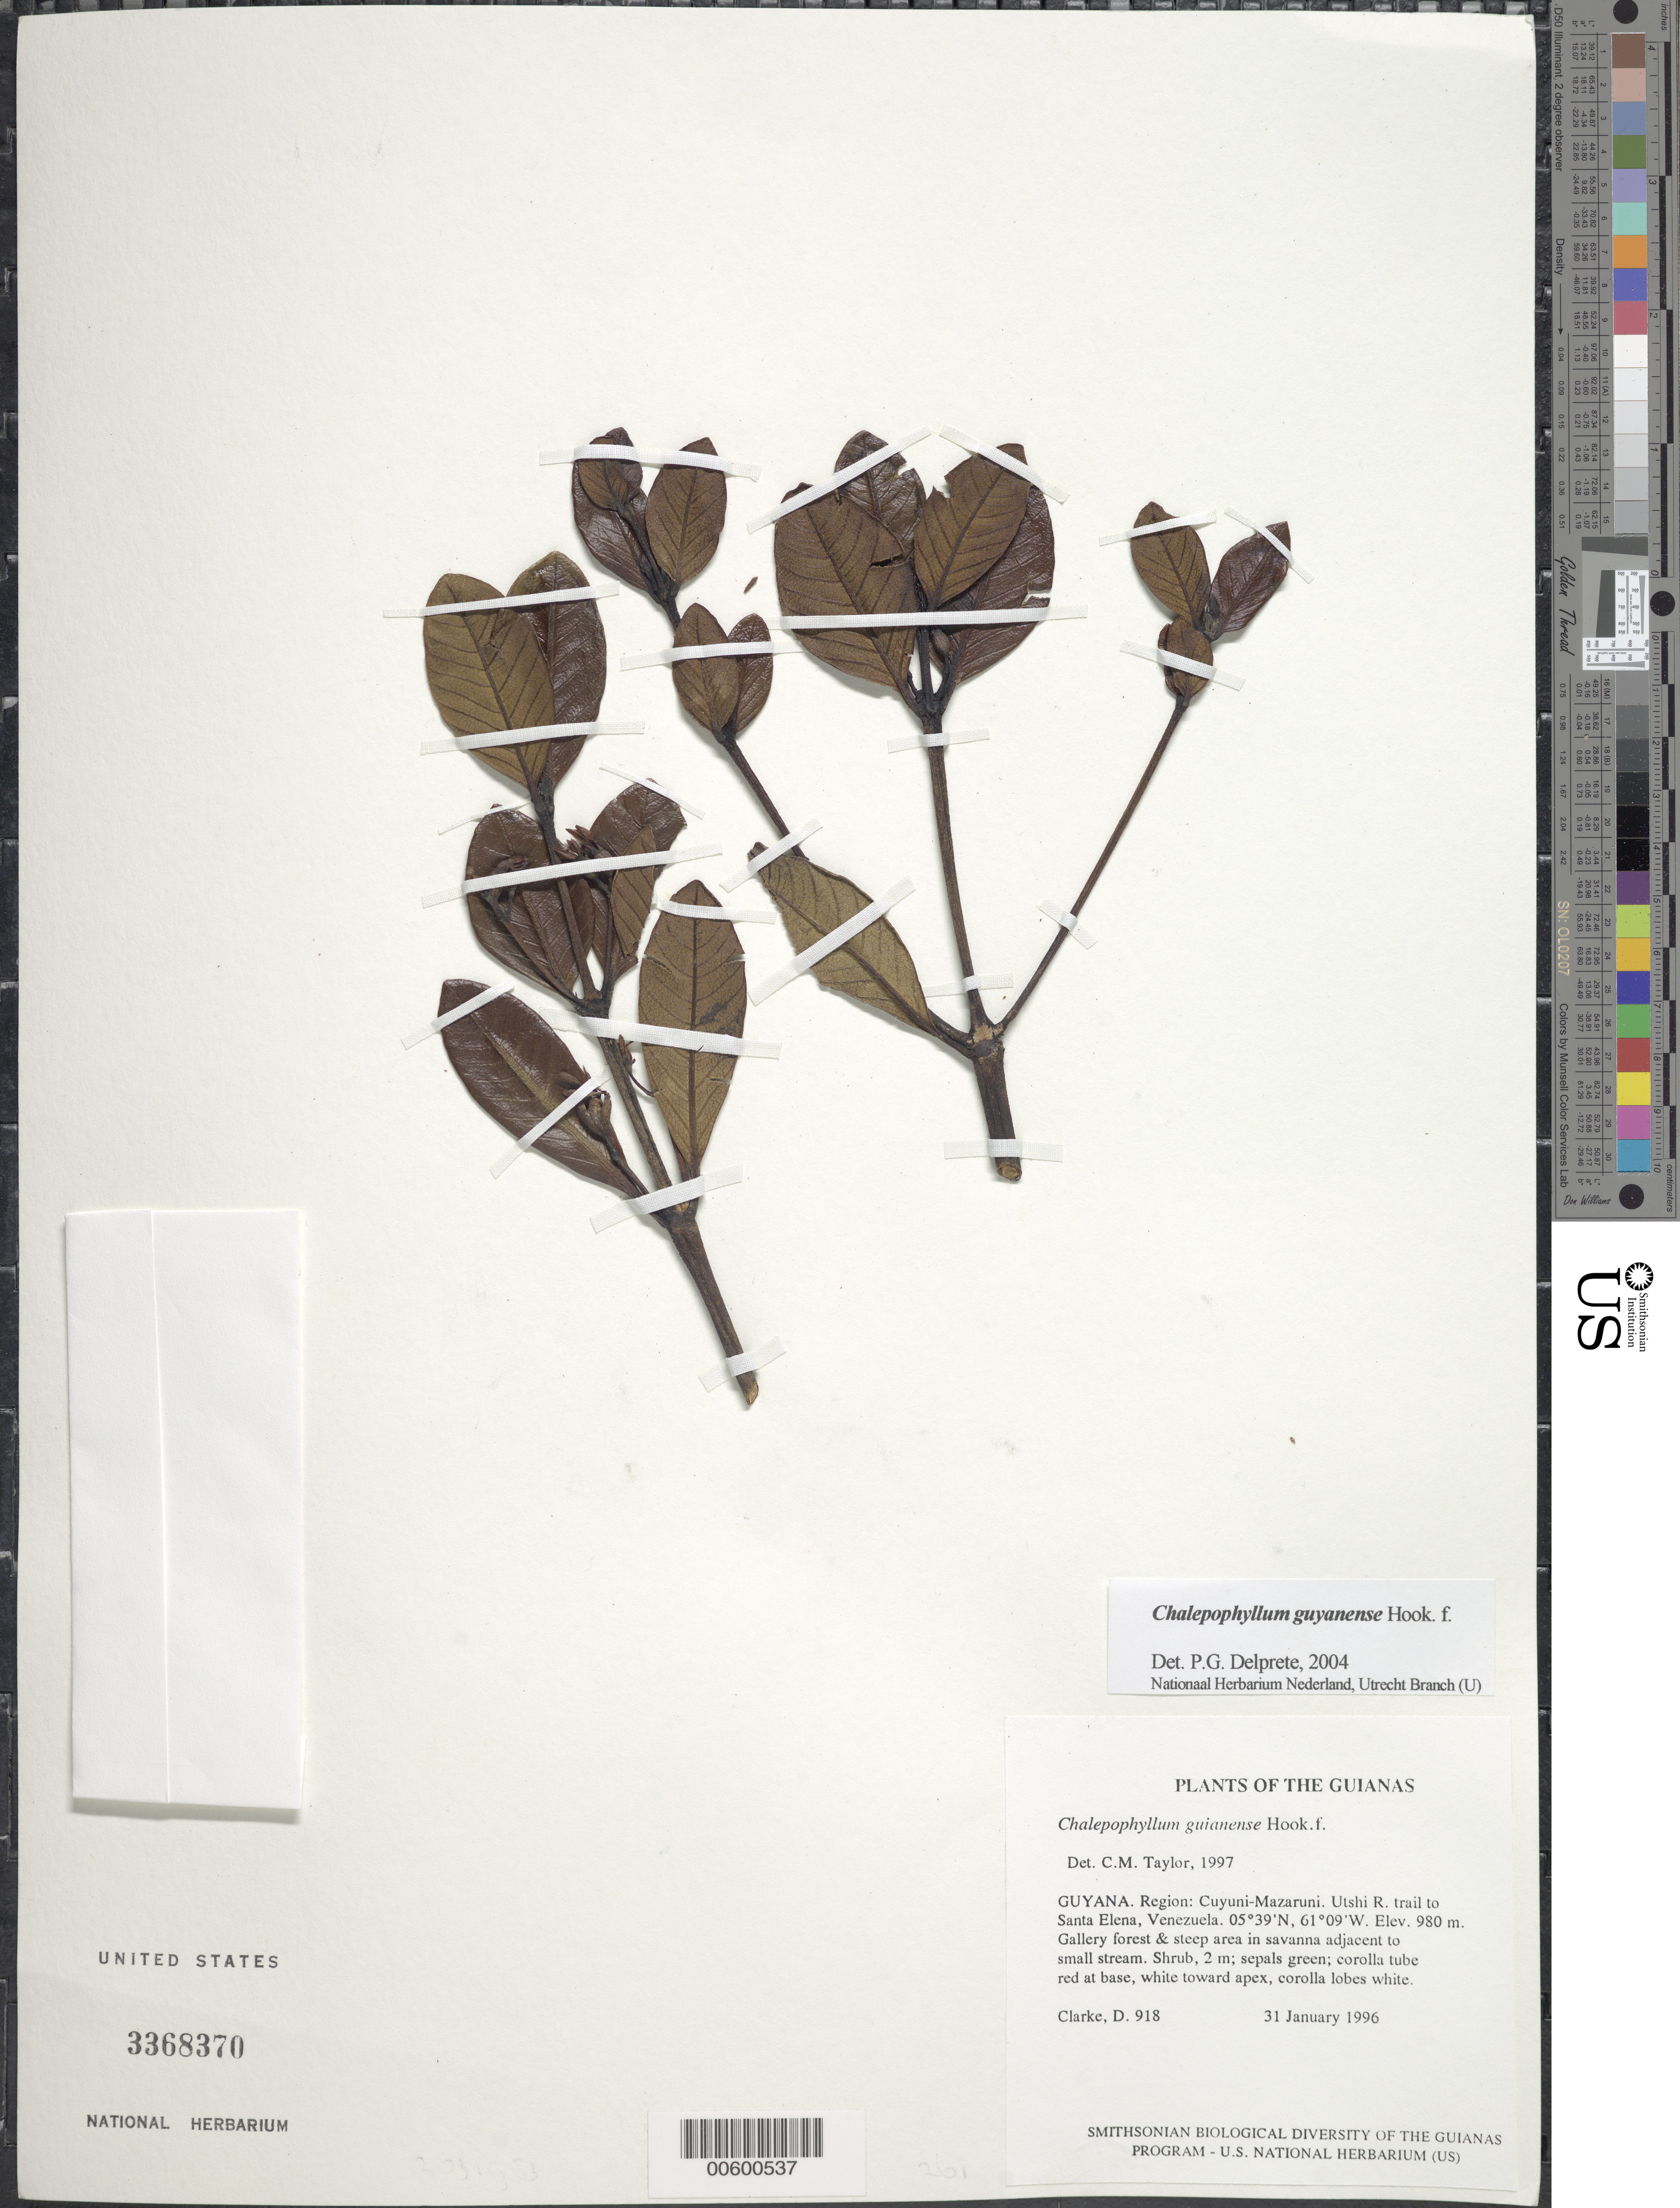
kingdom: Plantae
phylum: Tracheophyta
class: Magnoliopsida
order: Gentianales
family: Rubiaceae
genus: Chalepophyllum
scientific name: Chalepophyllum guianense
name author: Hook. f.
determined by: Taylor, Charlotte M.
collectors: H. D. Clarke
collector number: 918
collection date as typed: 31 January 1996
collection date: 1996-01-31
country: Guyana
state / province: Cuyuni-Mazaruni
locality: Utshi R. trail to Santa Elena, Venezuela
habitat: Gallery forest & steep area in savanna adjacent to small stream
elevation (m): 980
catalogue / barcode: US 3368370